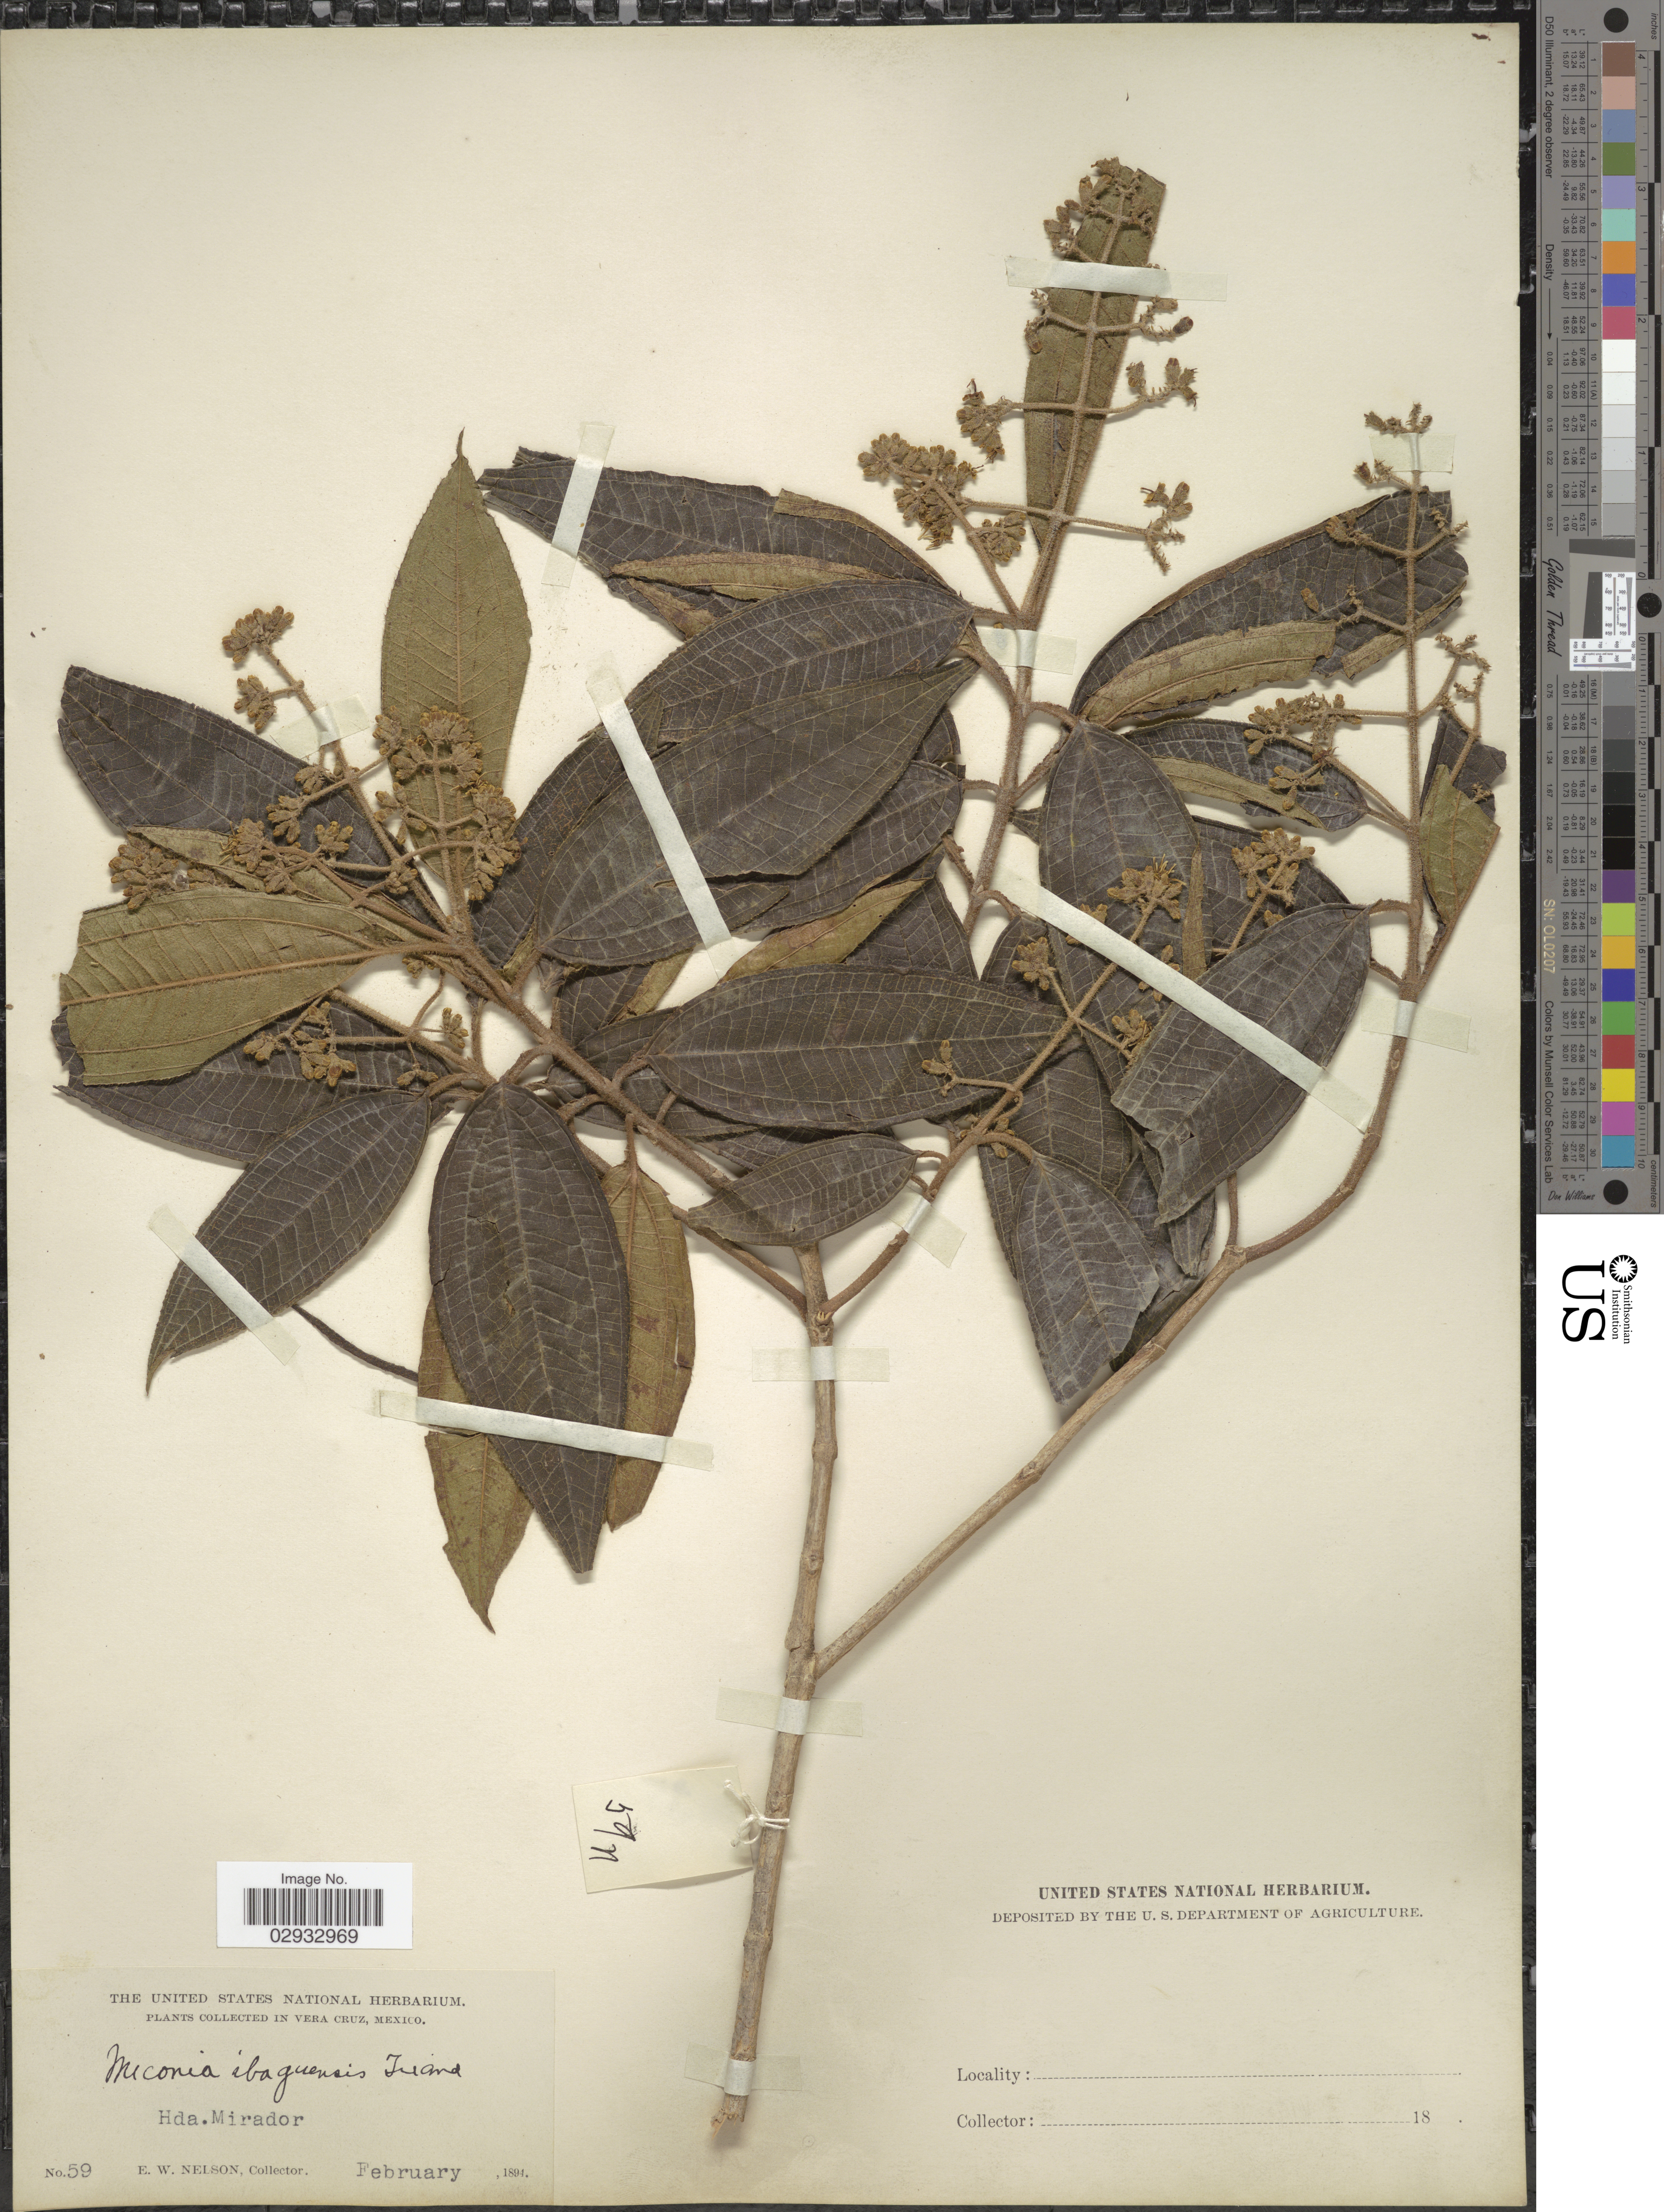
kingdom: Plantae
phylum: Tracheophyta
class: Magnoliopsida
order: Myrtales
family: Melastomataceae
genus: Miconia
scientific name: Miconia ibaguensis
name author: (Bonpl.) Triana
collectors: E. W. Nelson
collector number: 59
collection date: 1894-02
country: Mexico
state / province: Veracruz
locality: Vera Cruz. Hda. Mirador.